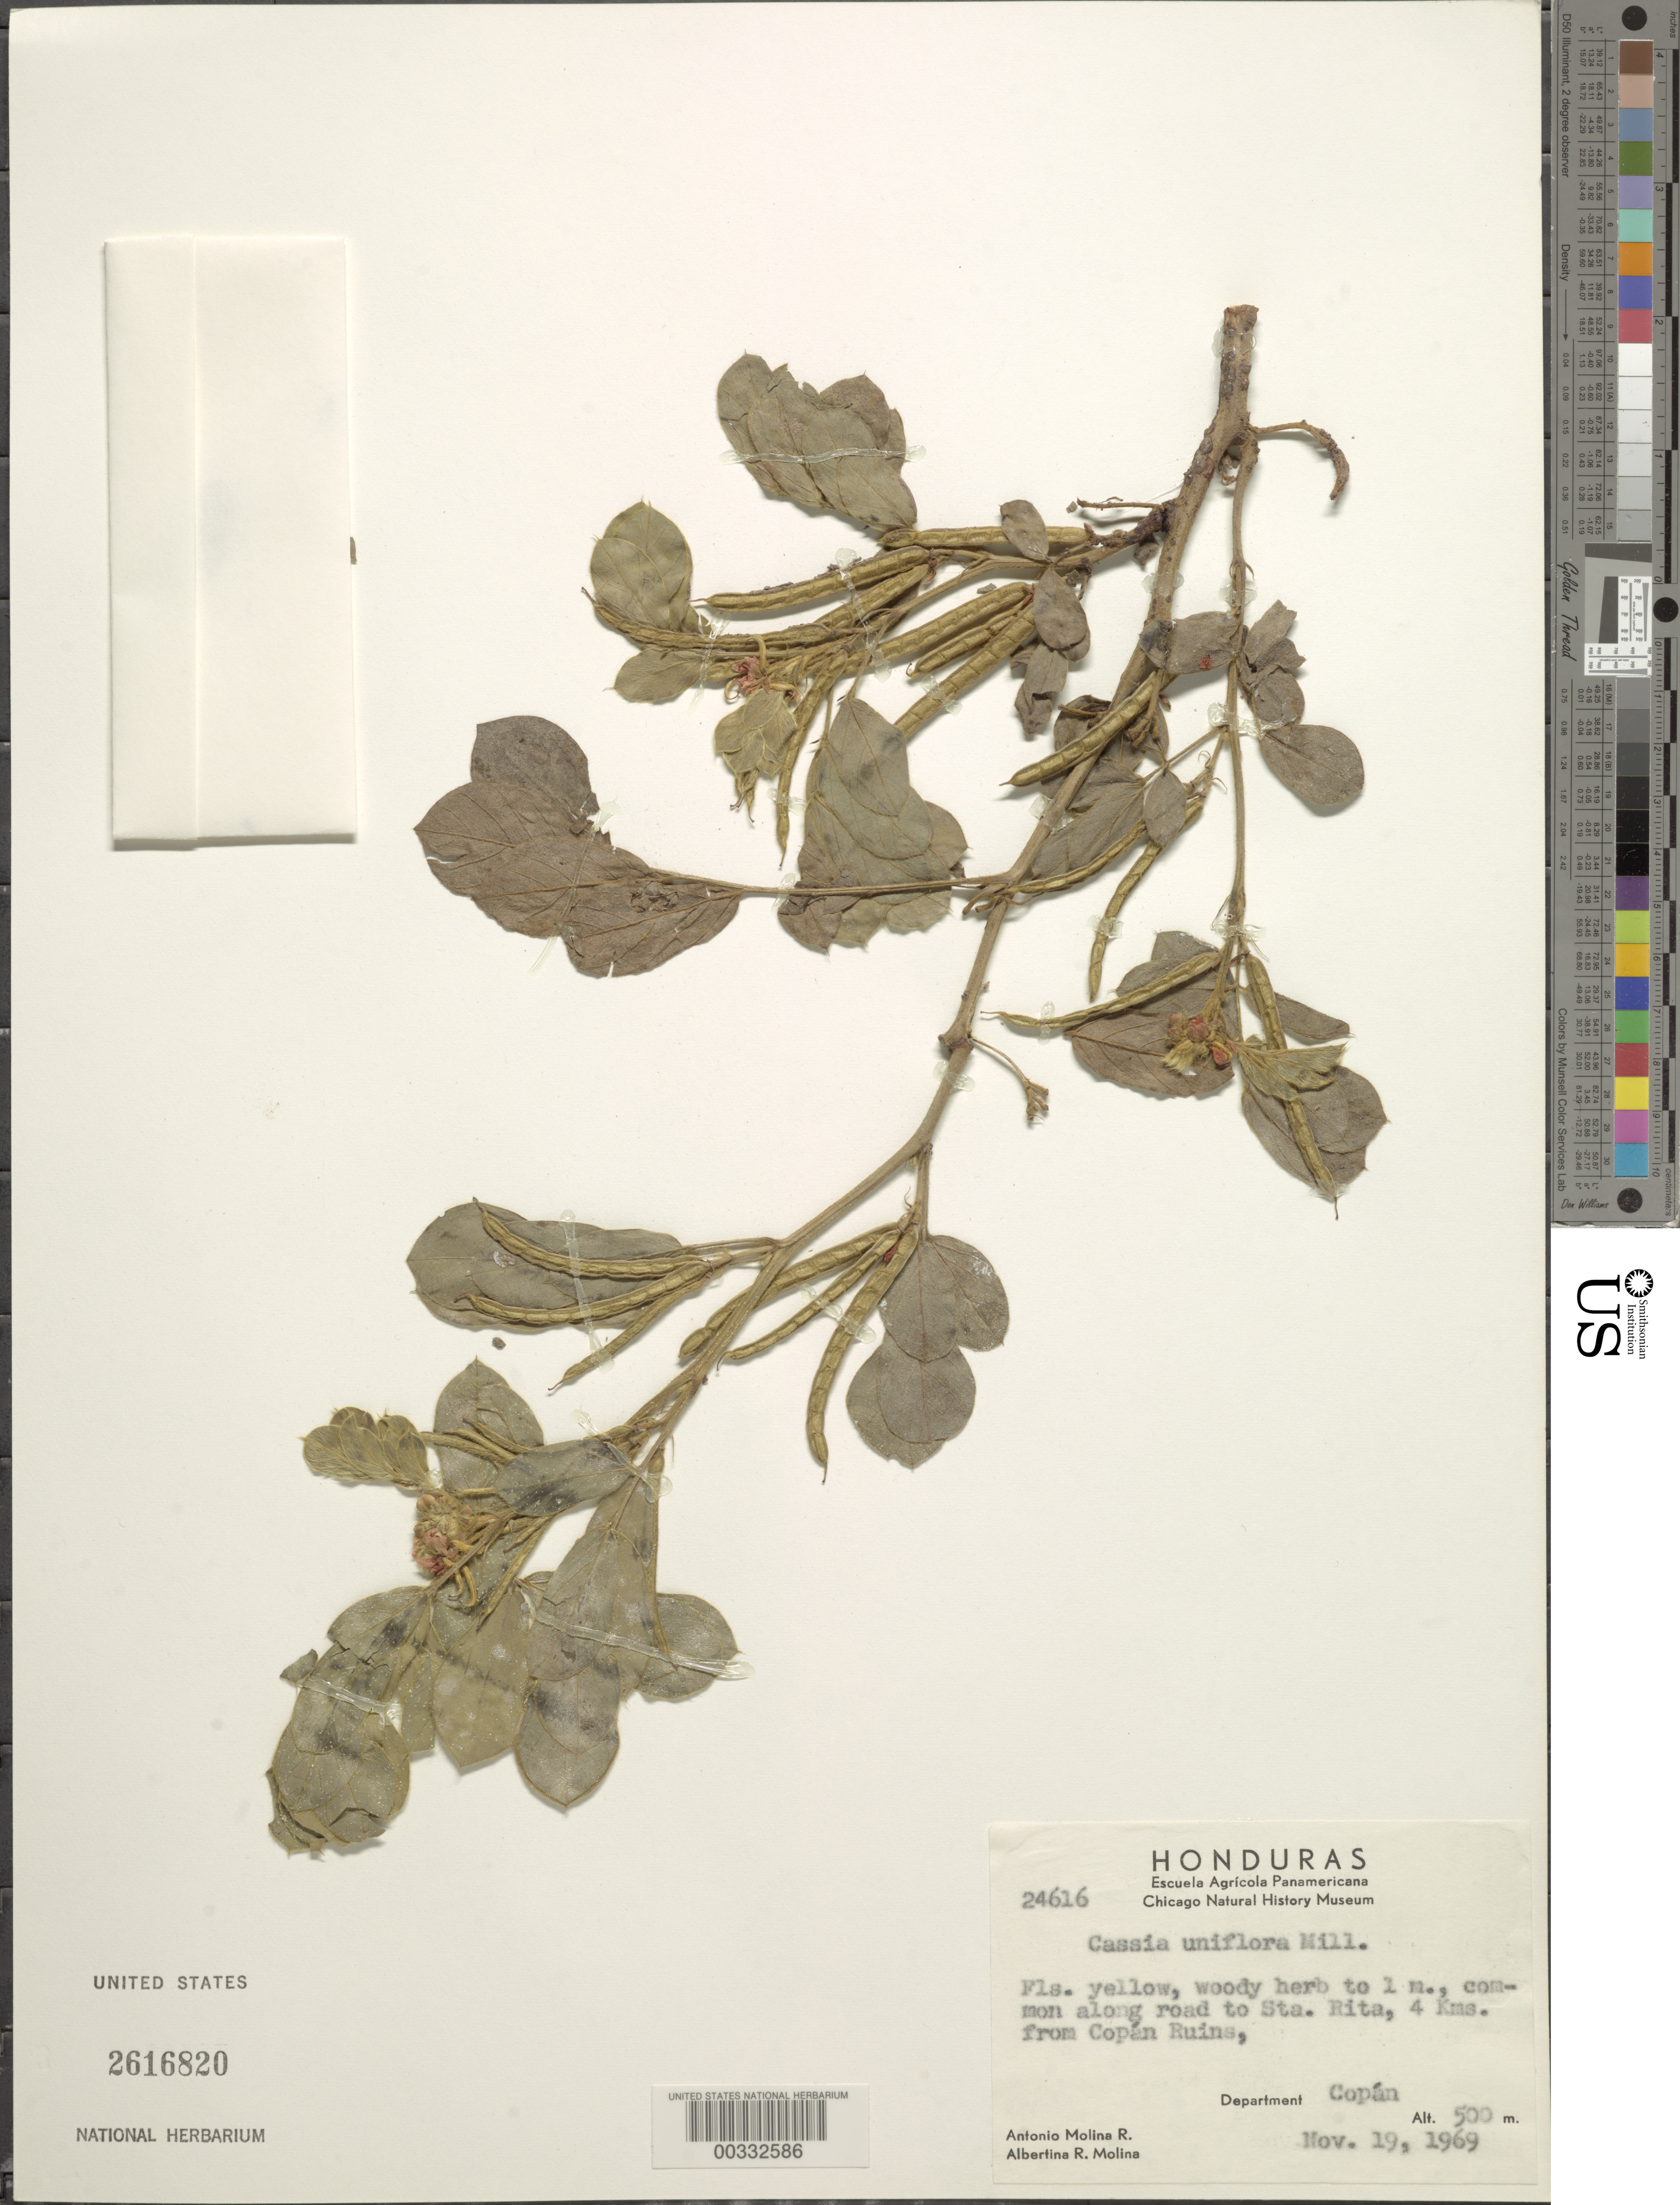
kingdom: Plantae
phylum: Tracheophyta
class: Magnoliopsida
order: Fabales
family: Fabaceae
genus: Senna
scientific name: Senna uniflora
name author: (Mill.) H.S. Irwin & Barneby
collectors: A. Molina R. & A. Molina R.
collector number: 24616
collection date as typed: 19 Nov 1969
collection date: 1969-11-19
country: Honduras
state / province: Copán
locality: Along road to Sta. Rita, 4 km from Copán ruins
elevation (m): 500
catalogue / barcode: US 2616820